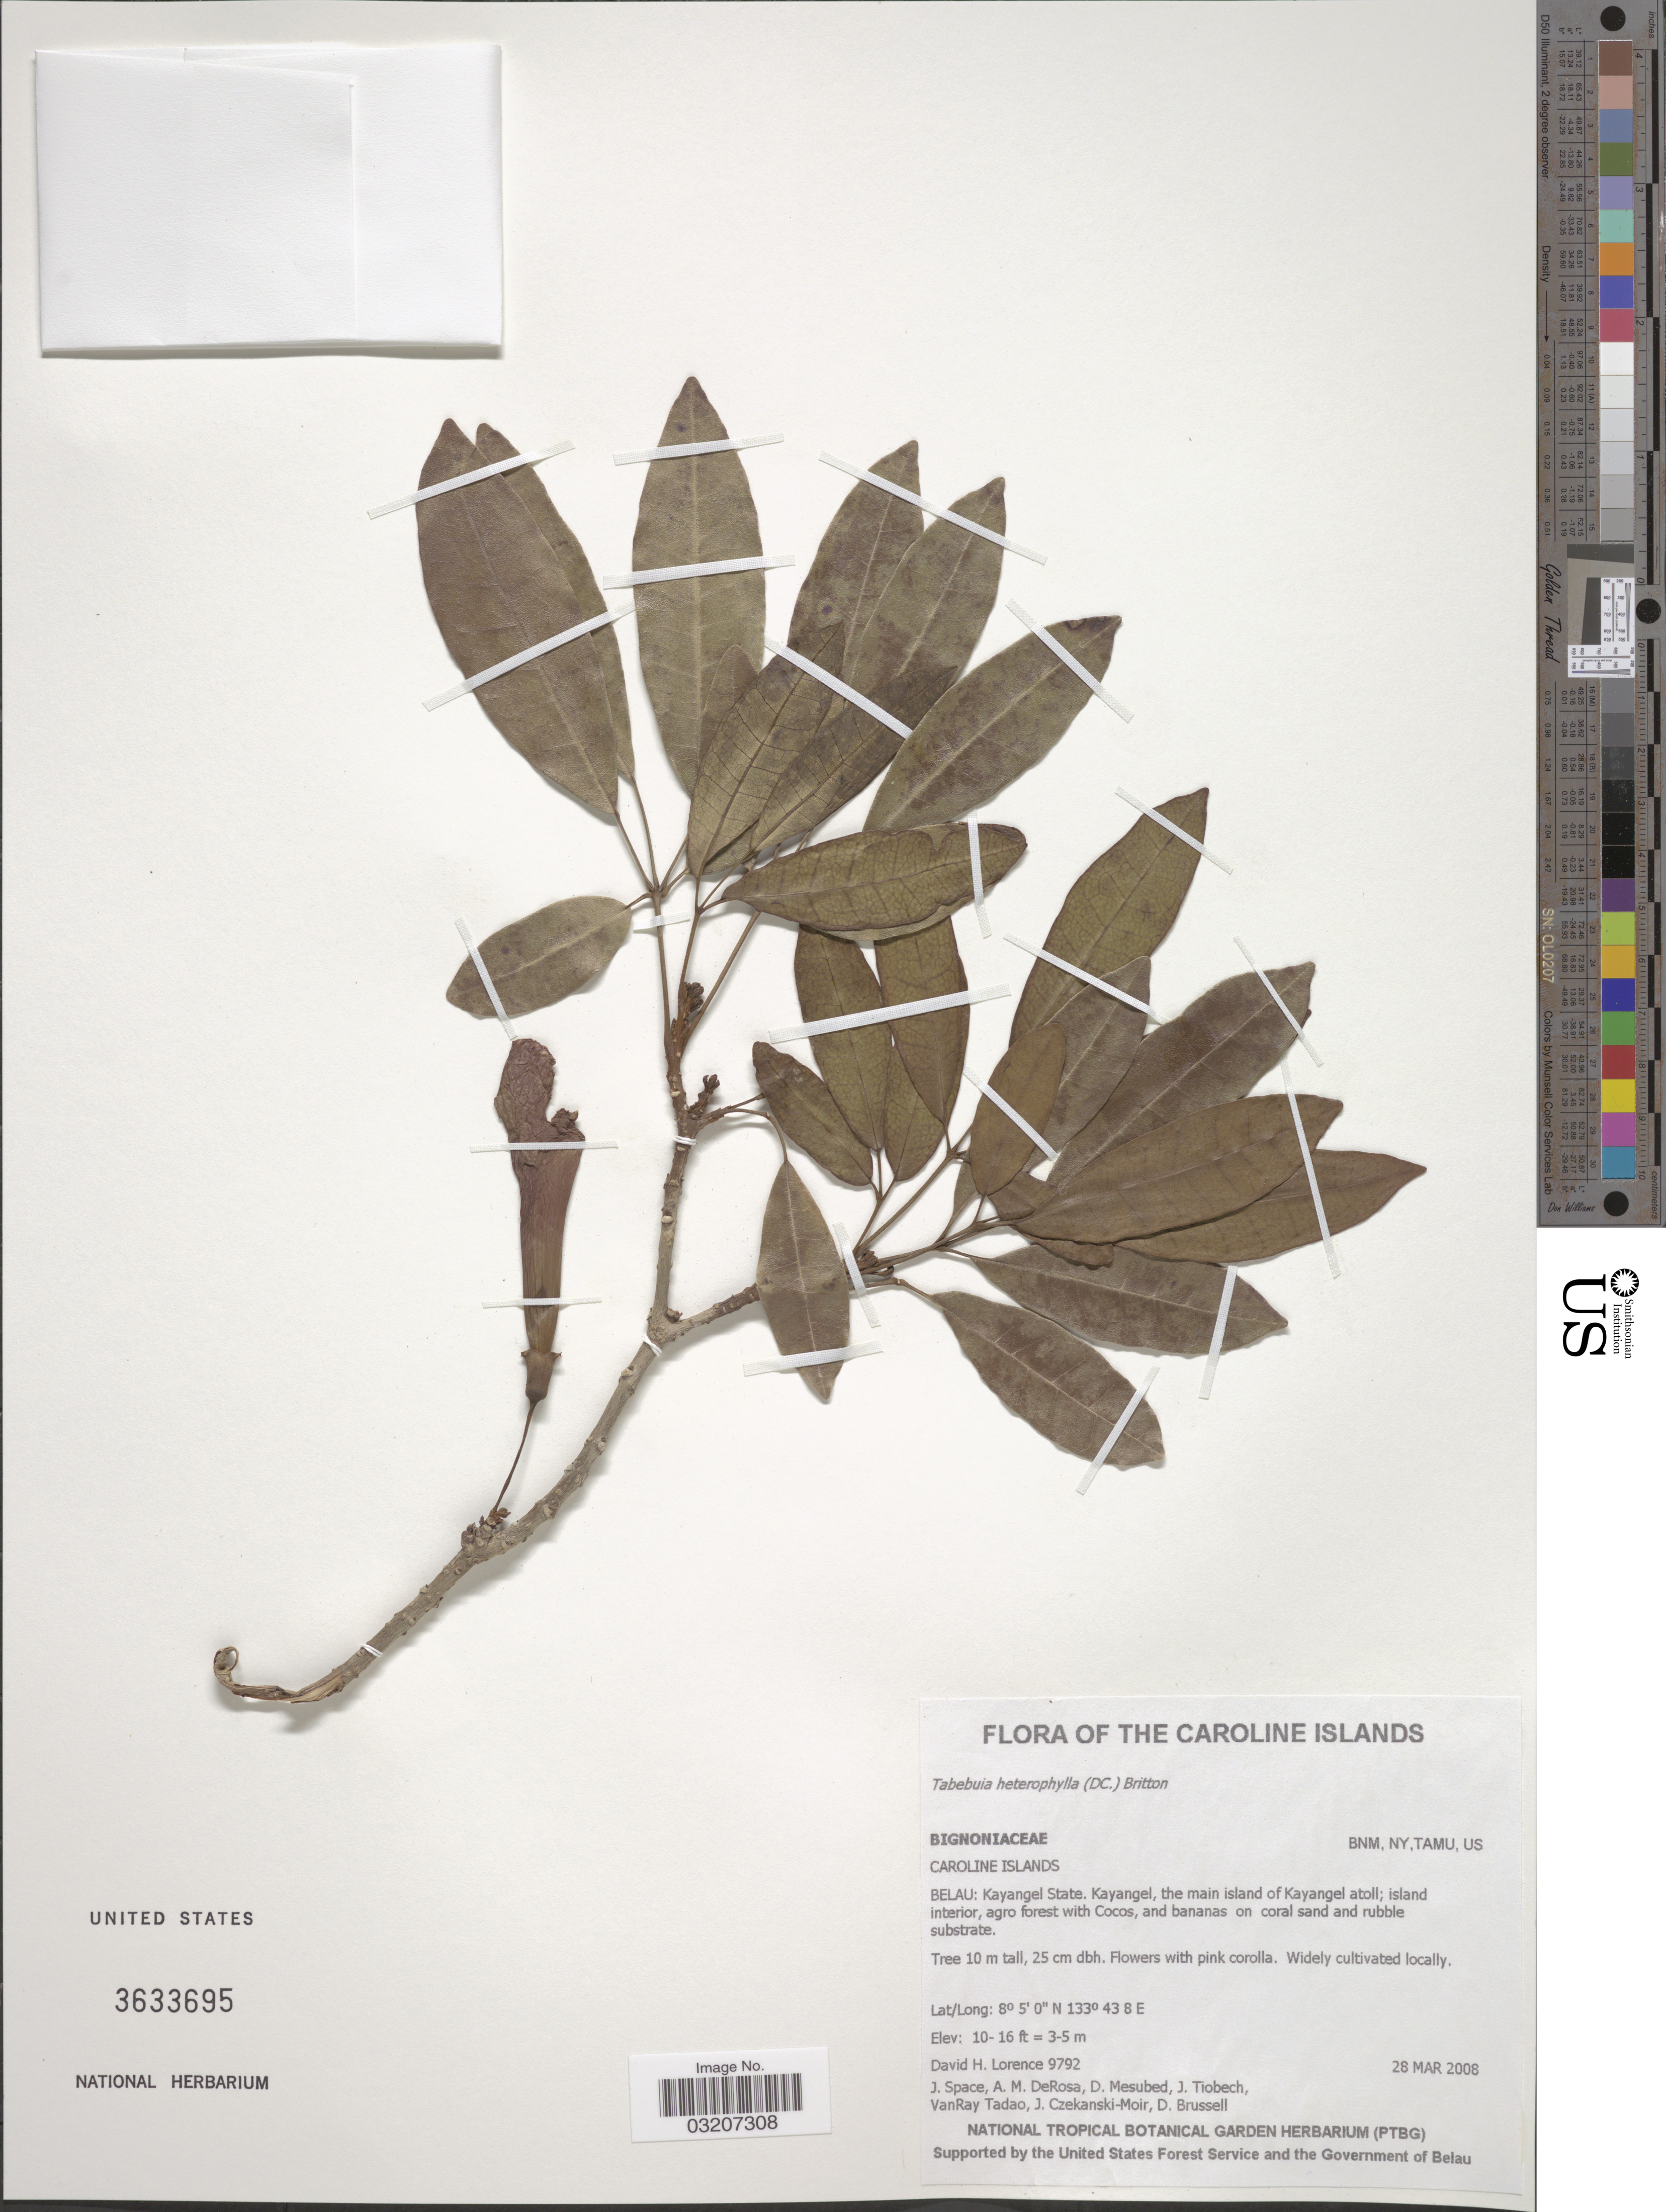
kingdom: Plantae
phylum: Tracheophyta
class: Magnoliopsida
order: Lamiales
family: Bignoniaceae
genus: Tabebuia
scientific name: Tabebuia heterophylla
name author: (DC.) Britton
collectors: D. Lorence, J. Space, A. DeRosa, D. Mesubed & et al.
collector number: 9792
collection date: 2008-03-28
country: Palau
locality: The Caroline Islands, Kayangal State. Kayangal, the main island of Kayangel atoll.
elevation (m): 3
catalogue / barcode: US 3633695